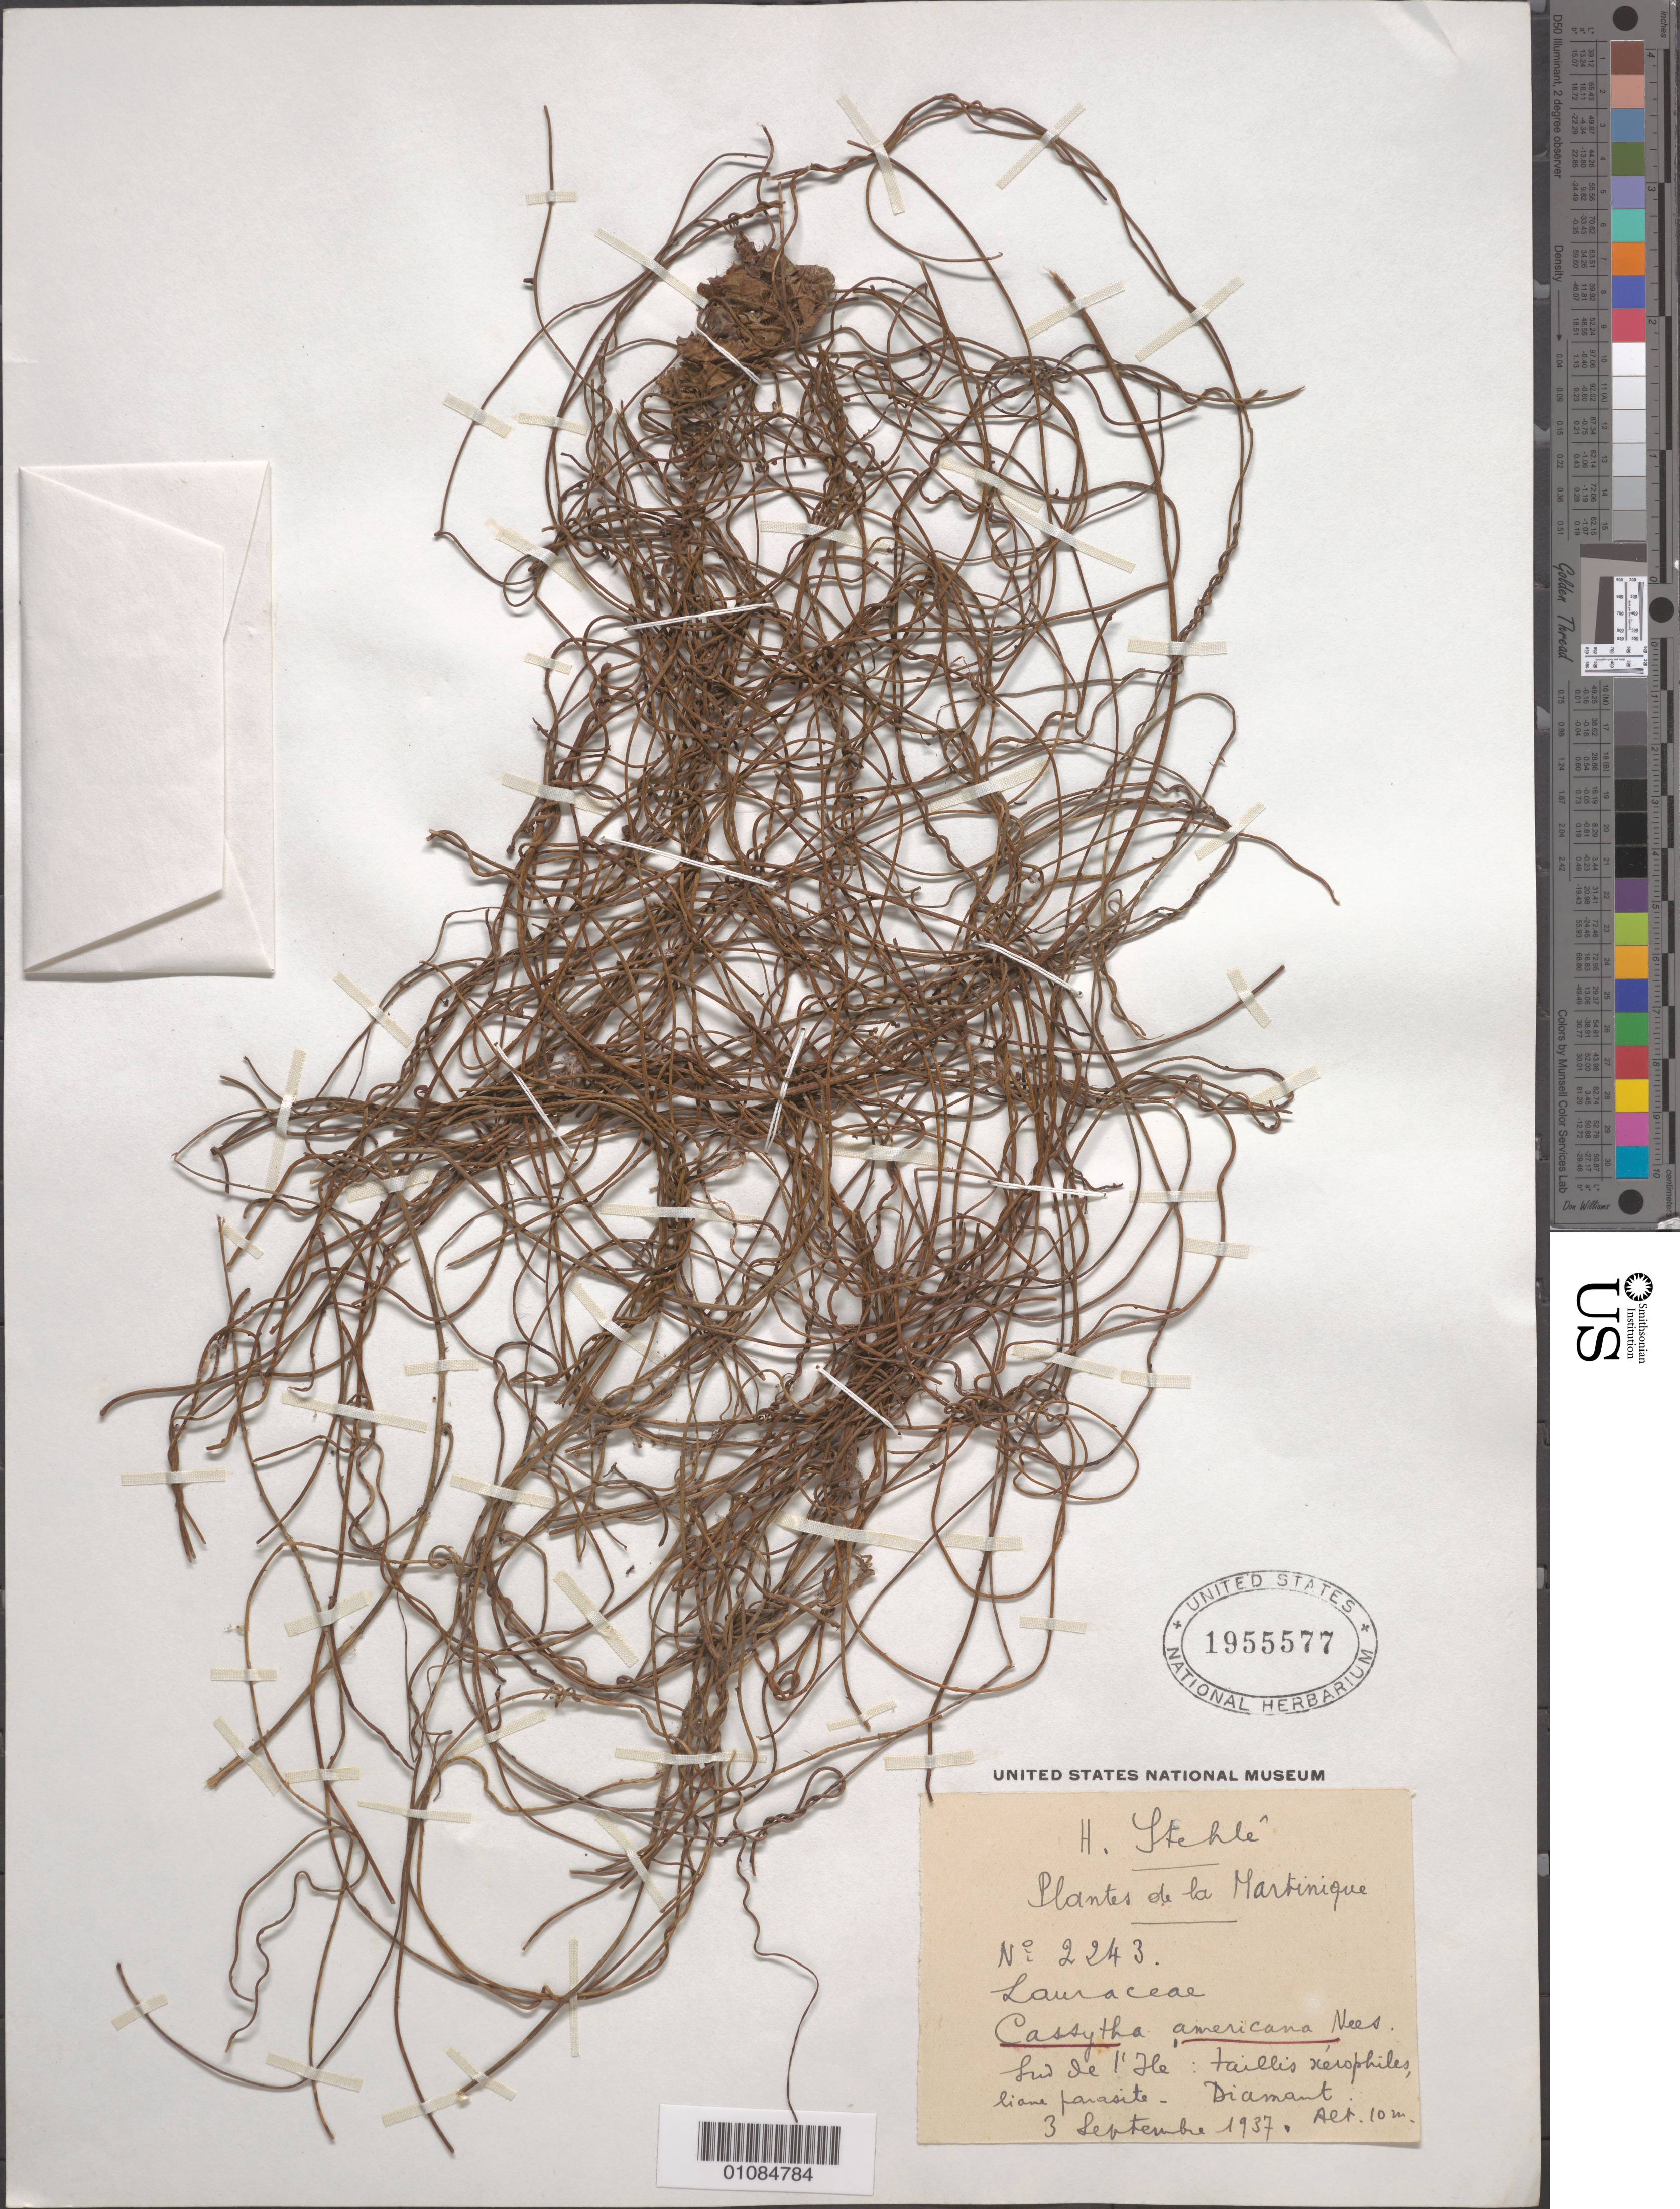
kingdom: Plantae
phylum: Tracheophyta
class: Magnoliopsida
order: Laurales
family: Lauraceae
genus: Cassytha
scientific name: Cassytha filiformis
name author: L.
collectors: H. Stehlé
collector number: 2243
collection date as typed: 03 Sep 1937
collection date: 1937-09-03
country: Martinique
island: Martinique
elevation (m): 10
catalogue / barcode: US 1955577